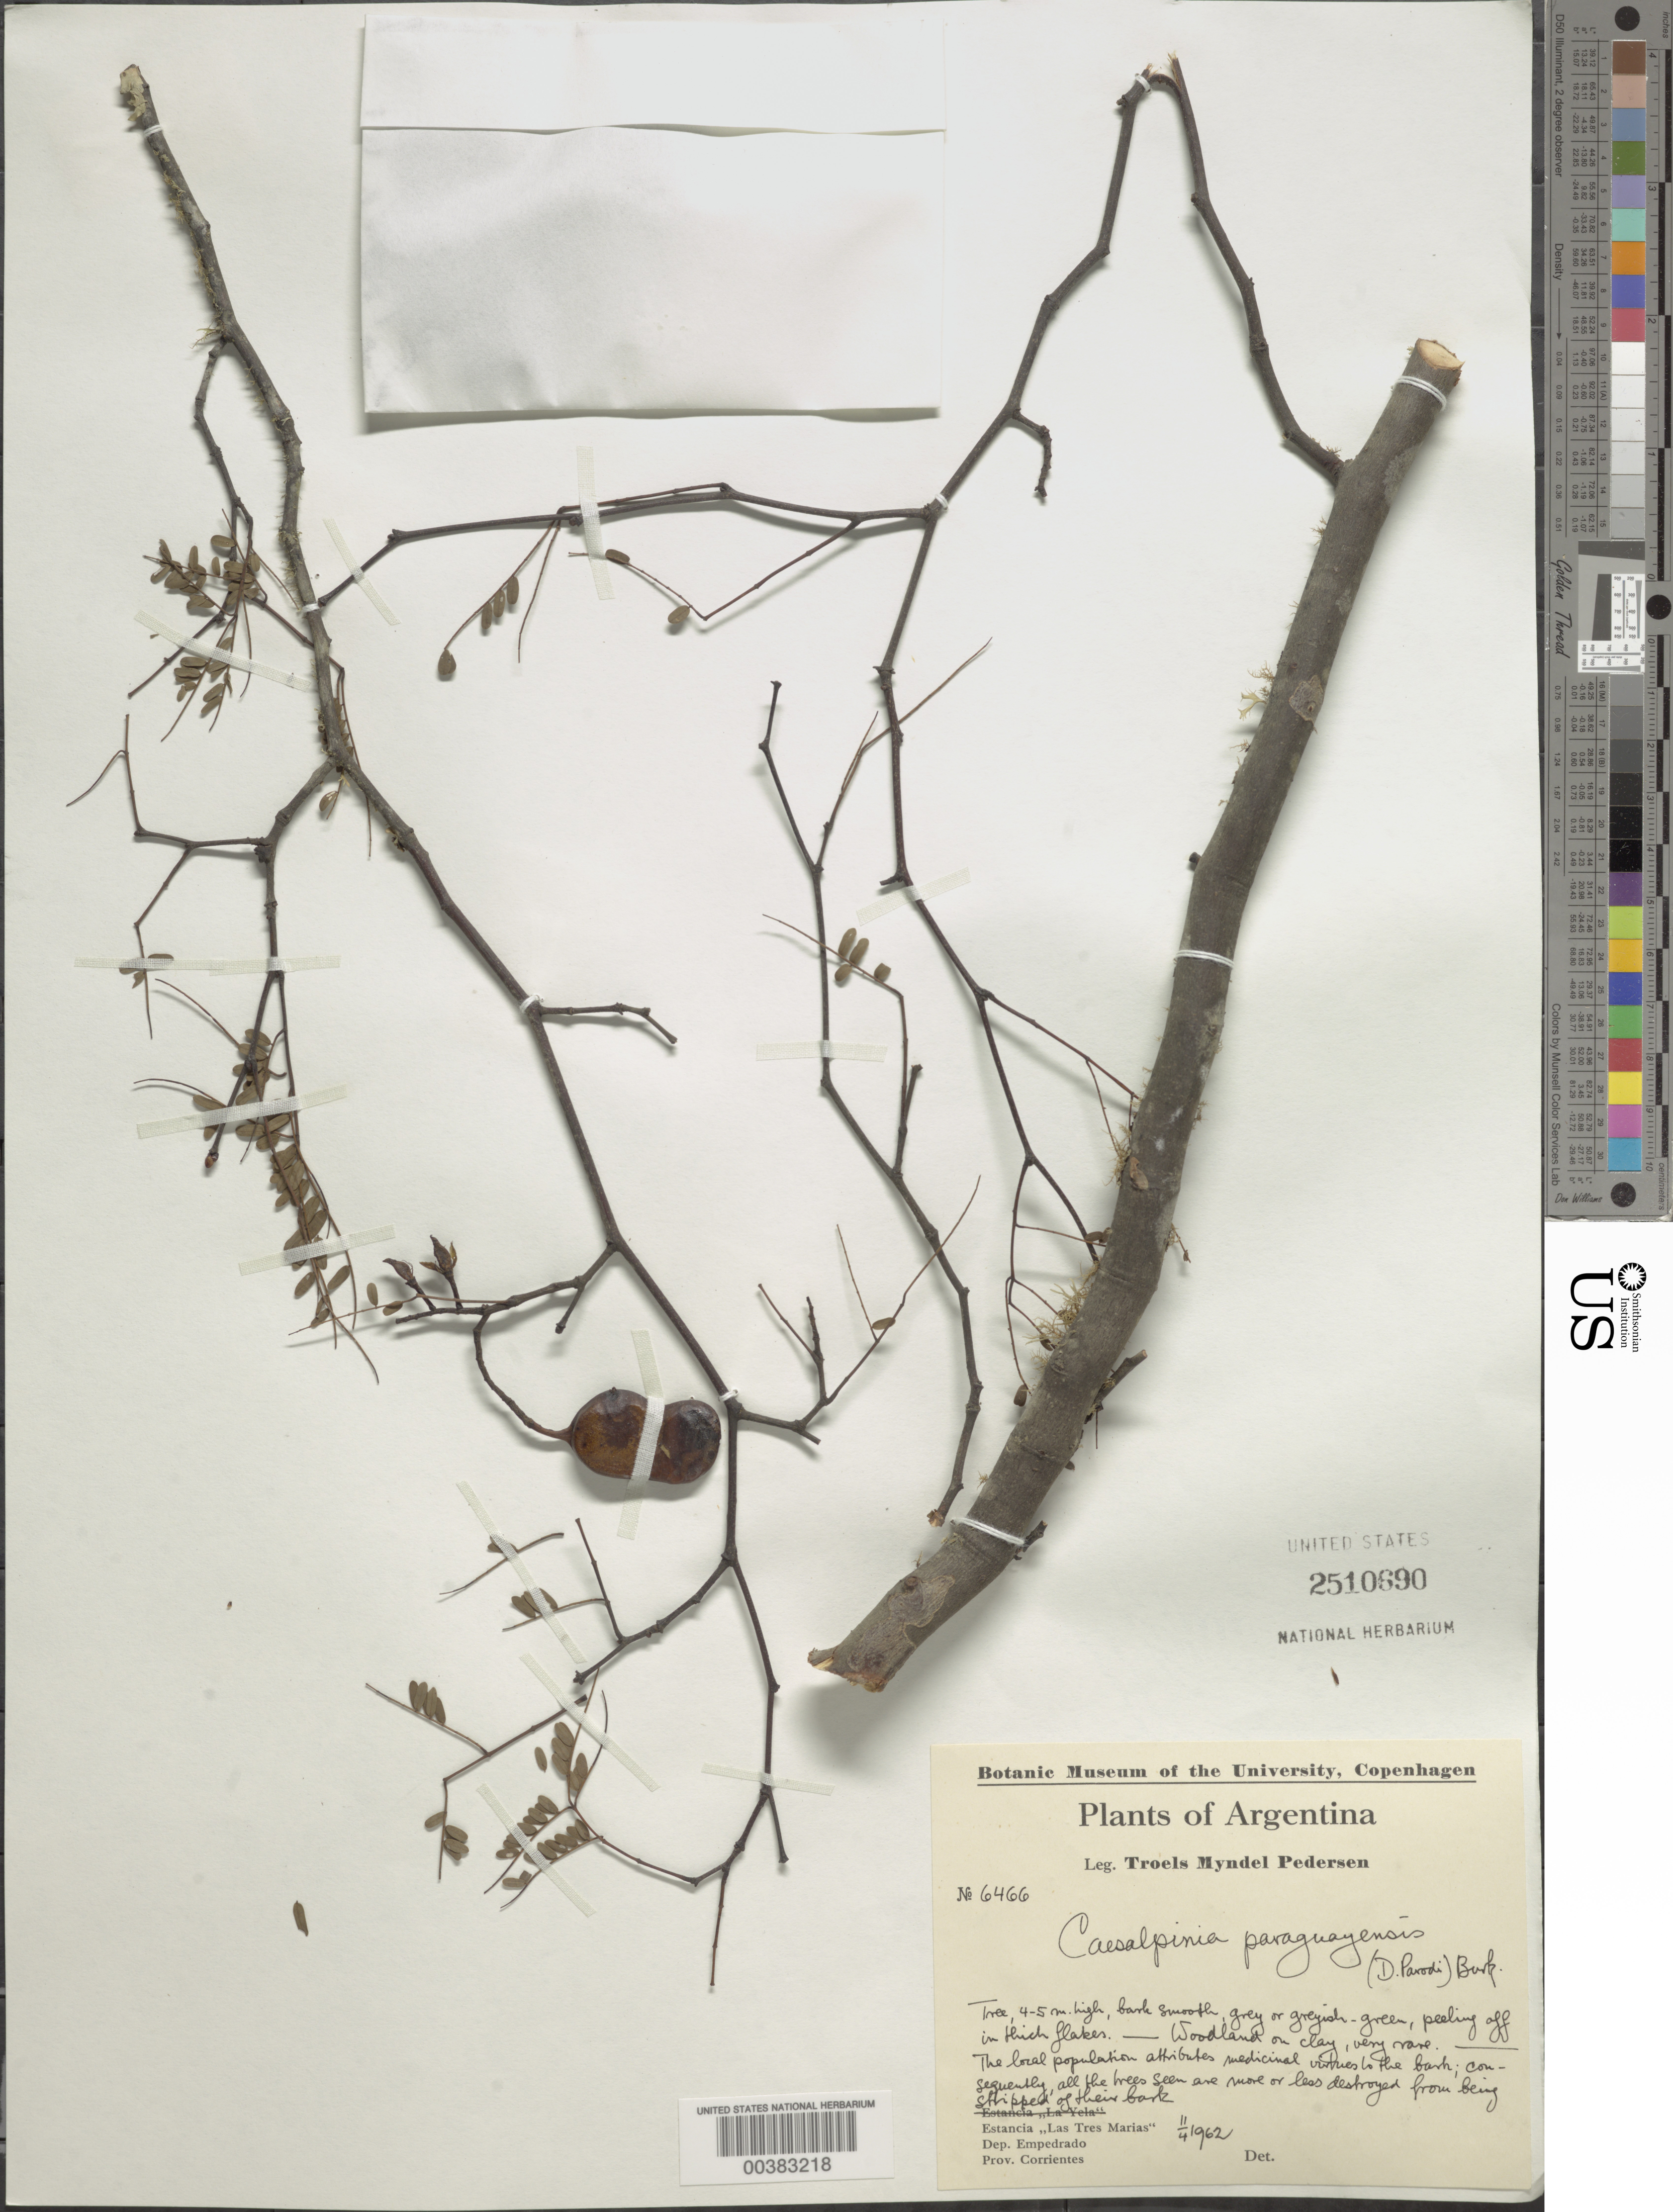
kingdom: Plantae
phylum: Tracheophyta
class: Magnoliopsida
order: Fabales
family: Fabaceae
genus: Libidibia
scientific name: Libidibia paraguariensis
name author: (Parodi) G.P. Lewis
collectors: T. M. Pedersen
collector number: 6466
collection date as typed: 11 Apr 1962 or 04 Nov 1962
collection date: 1962-04-11 or 1962-11-04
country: Argentina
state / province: Corrientes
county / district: Empedrado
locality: Estancia "las Tres Marias"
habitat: Woodland on clay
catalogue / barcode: US 2510690